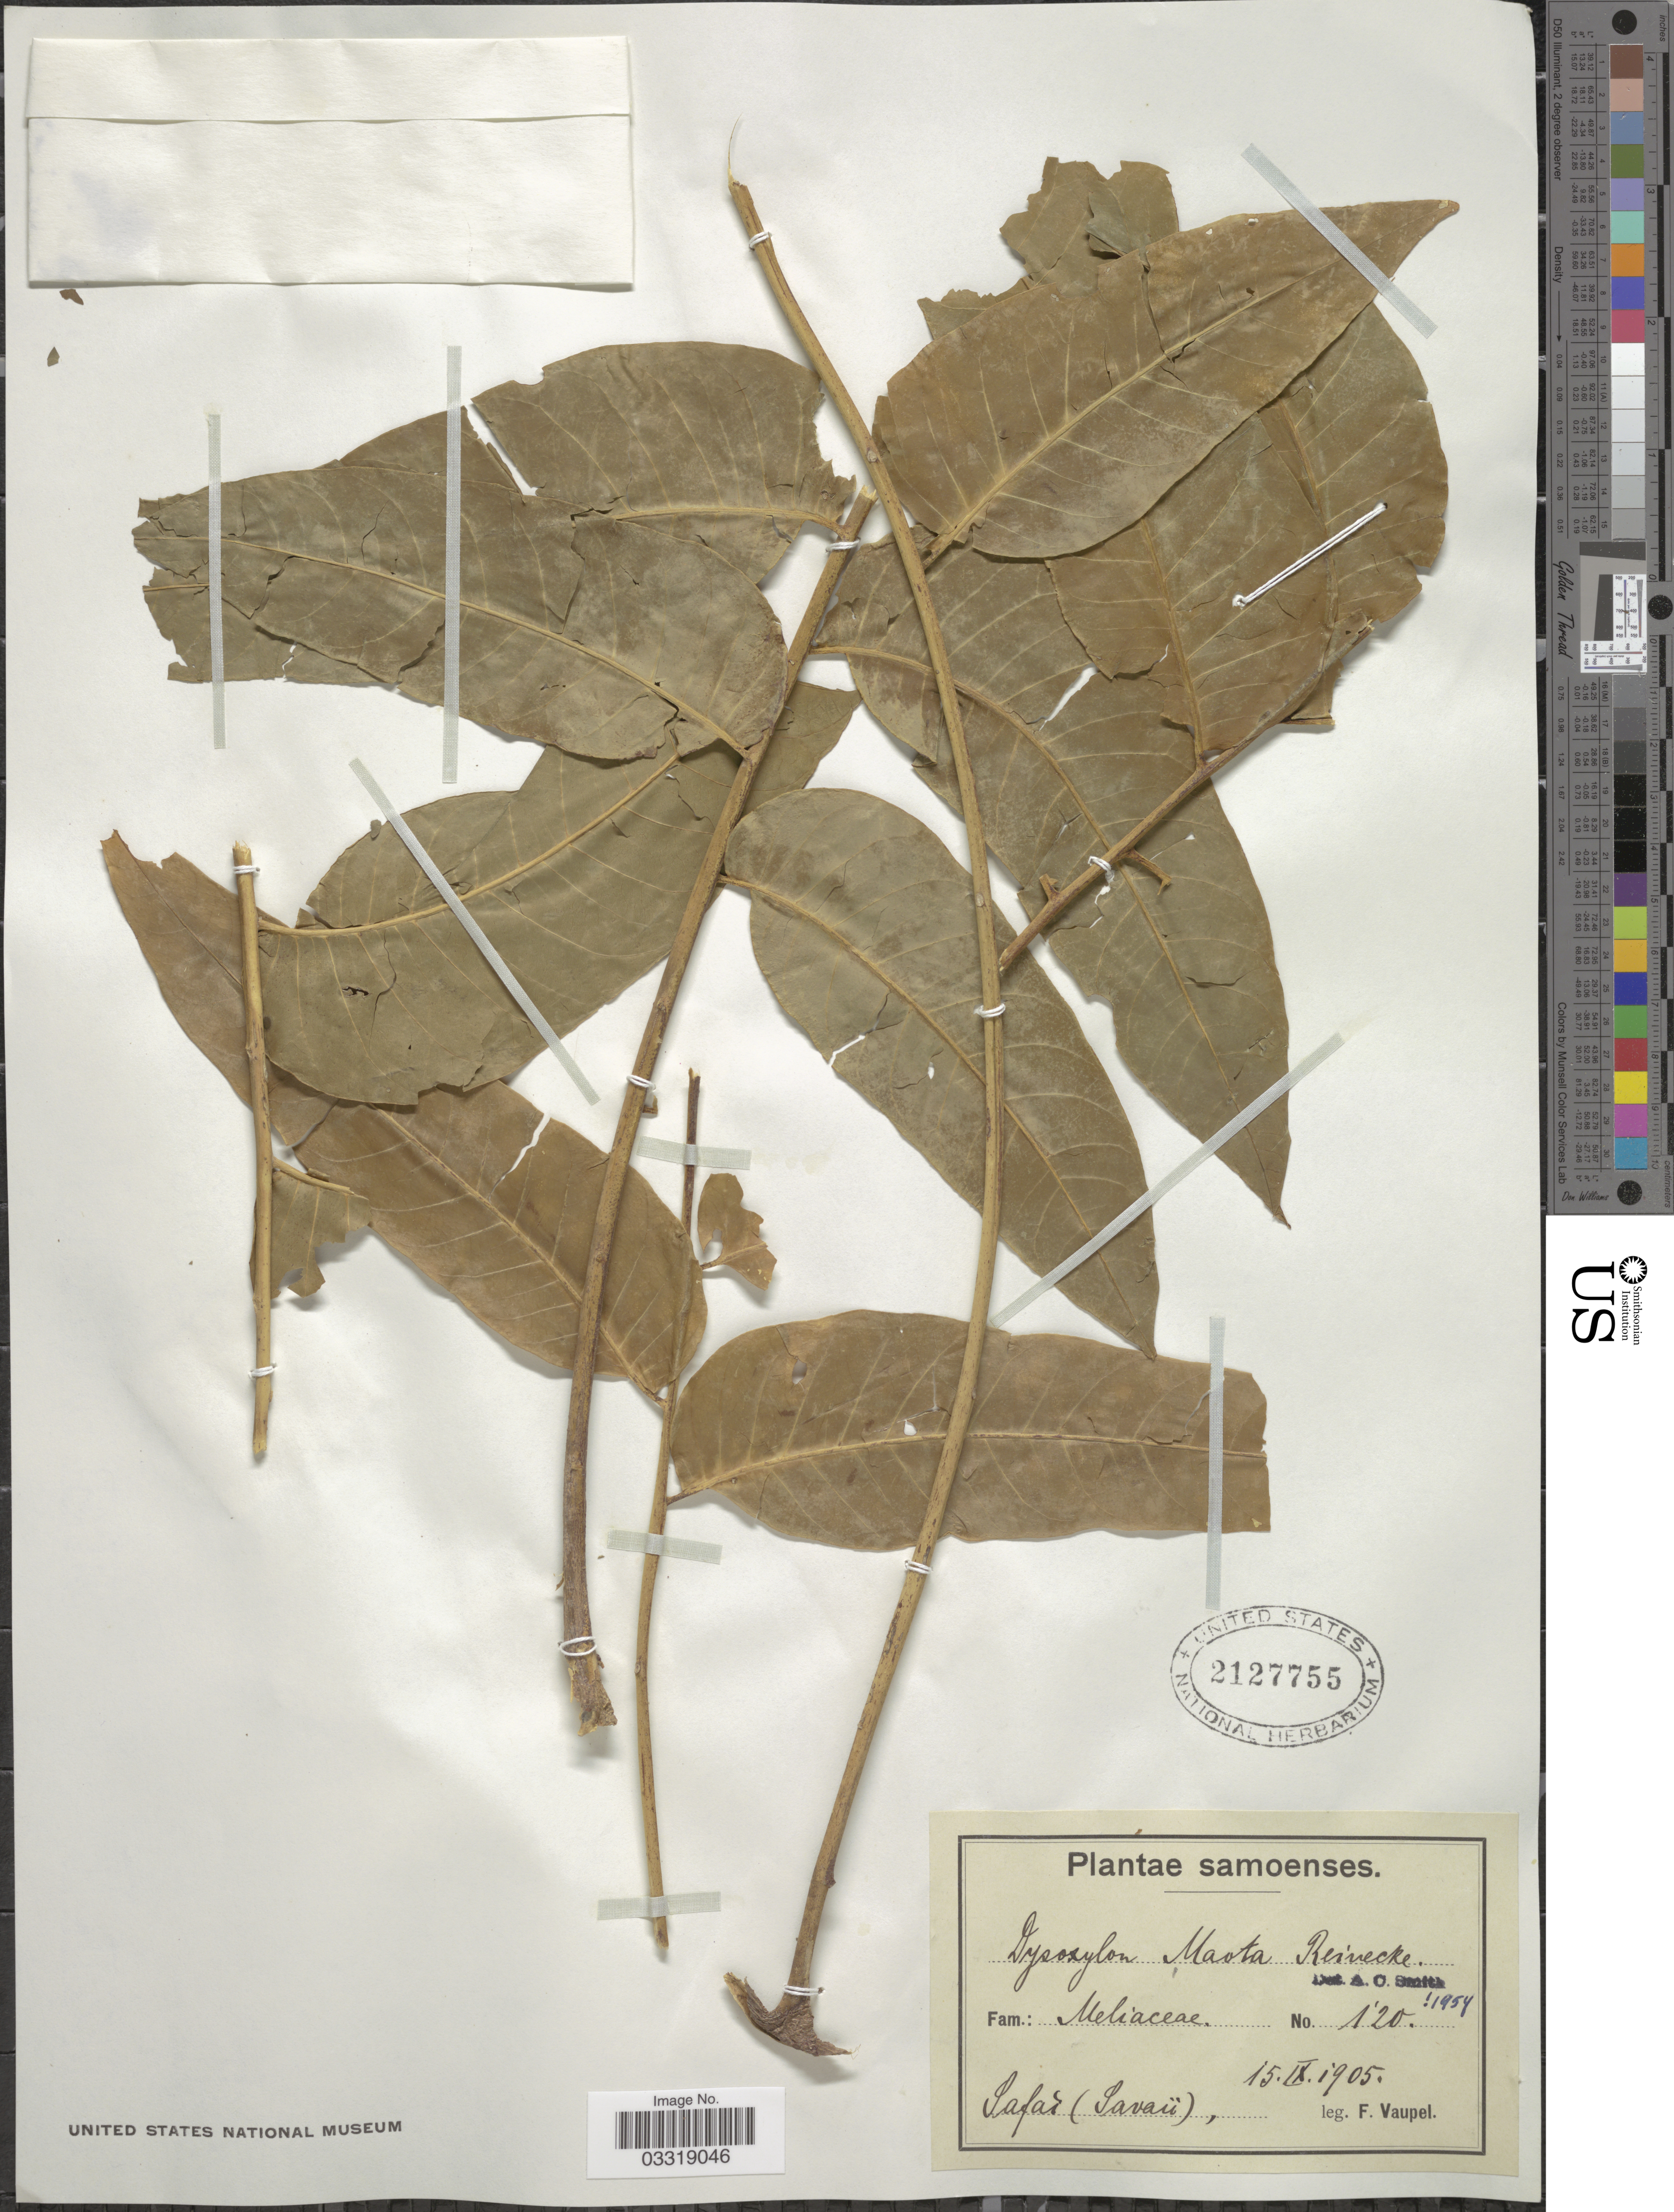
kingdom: Plantae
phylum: Tracheophyta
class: Magnoliopsida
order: Sapindales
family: Meliaceae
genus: Didymocheton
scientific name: Didymocheton gaudichaudianus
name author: A. Juss.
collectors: F. Vaupel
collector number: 120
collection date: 1905-09-15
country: Samoa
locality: Samoenses. Safaî (Savaï).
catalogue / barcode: US 2127755